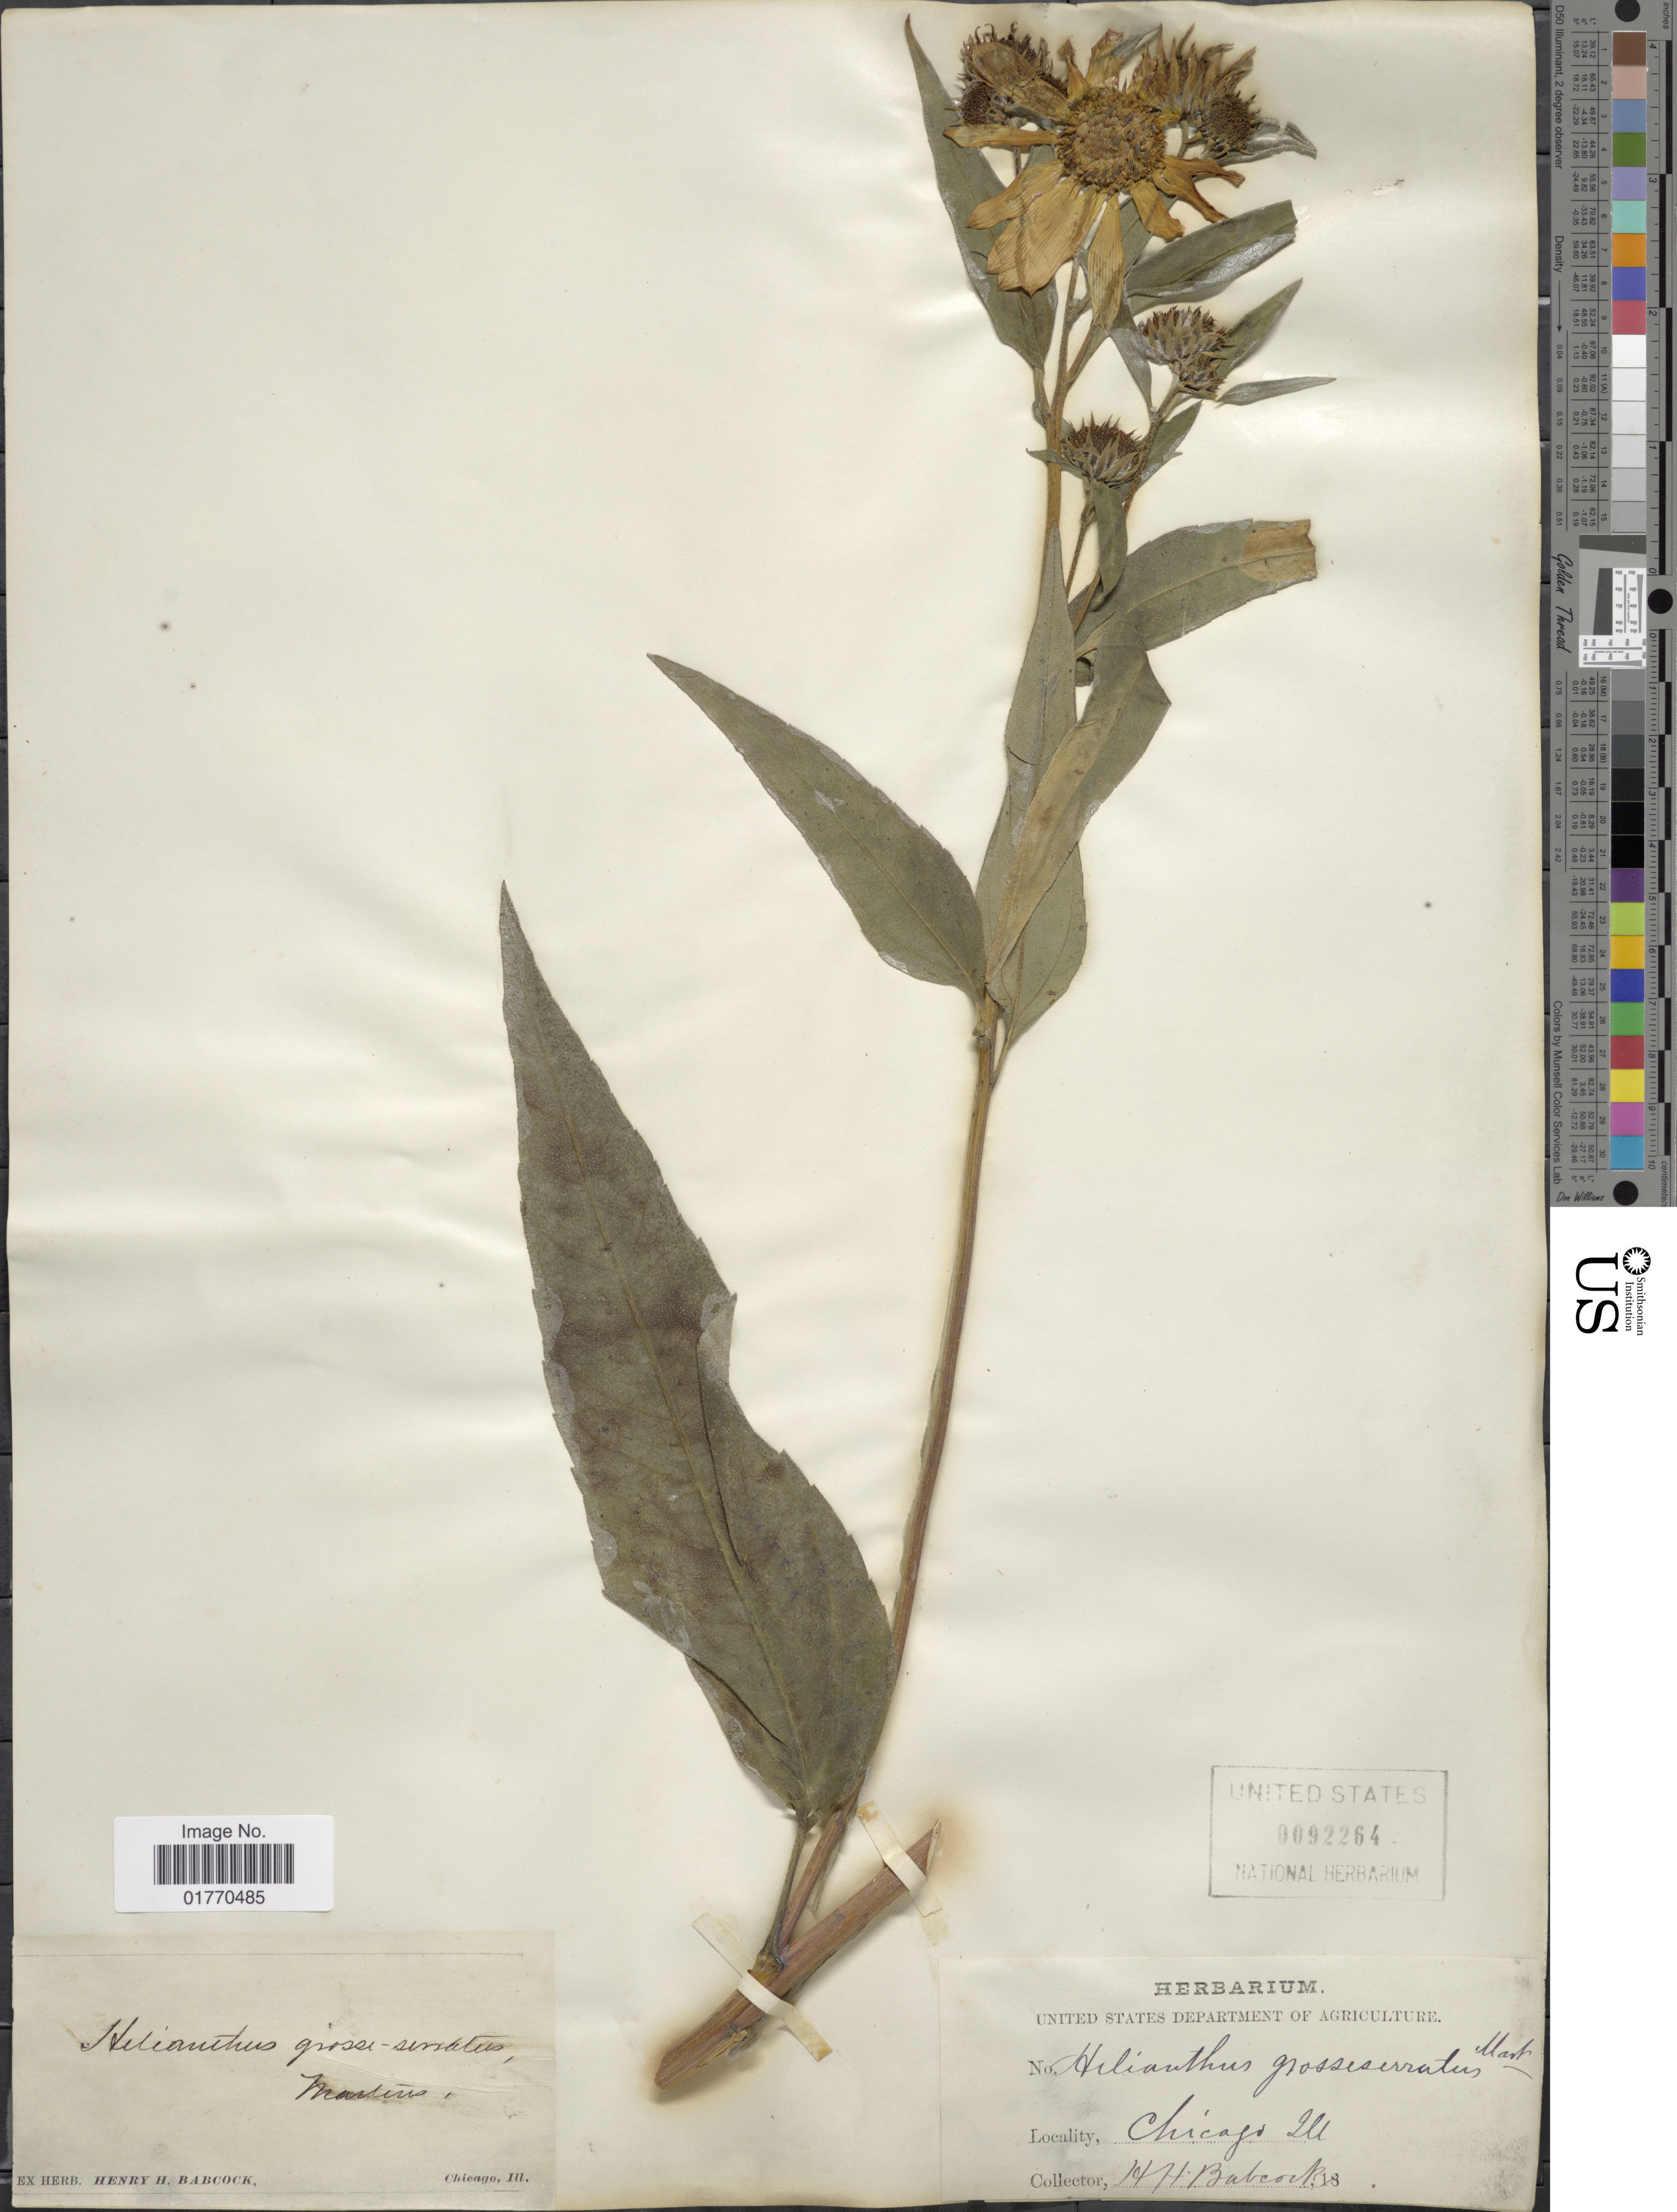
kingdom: Plantae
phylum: Tracheophyta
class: Magnoliopsida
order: Asterales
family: Asteraceae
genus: Helianthus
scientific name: Helianthus grosseserratus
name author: M. Martens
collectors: H. Babcock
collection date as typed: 18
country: United States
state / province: Illinois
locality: Chicago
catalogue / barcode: US 92264